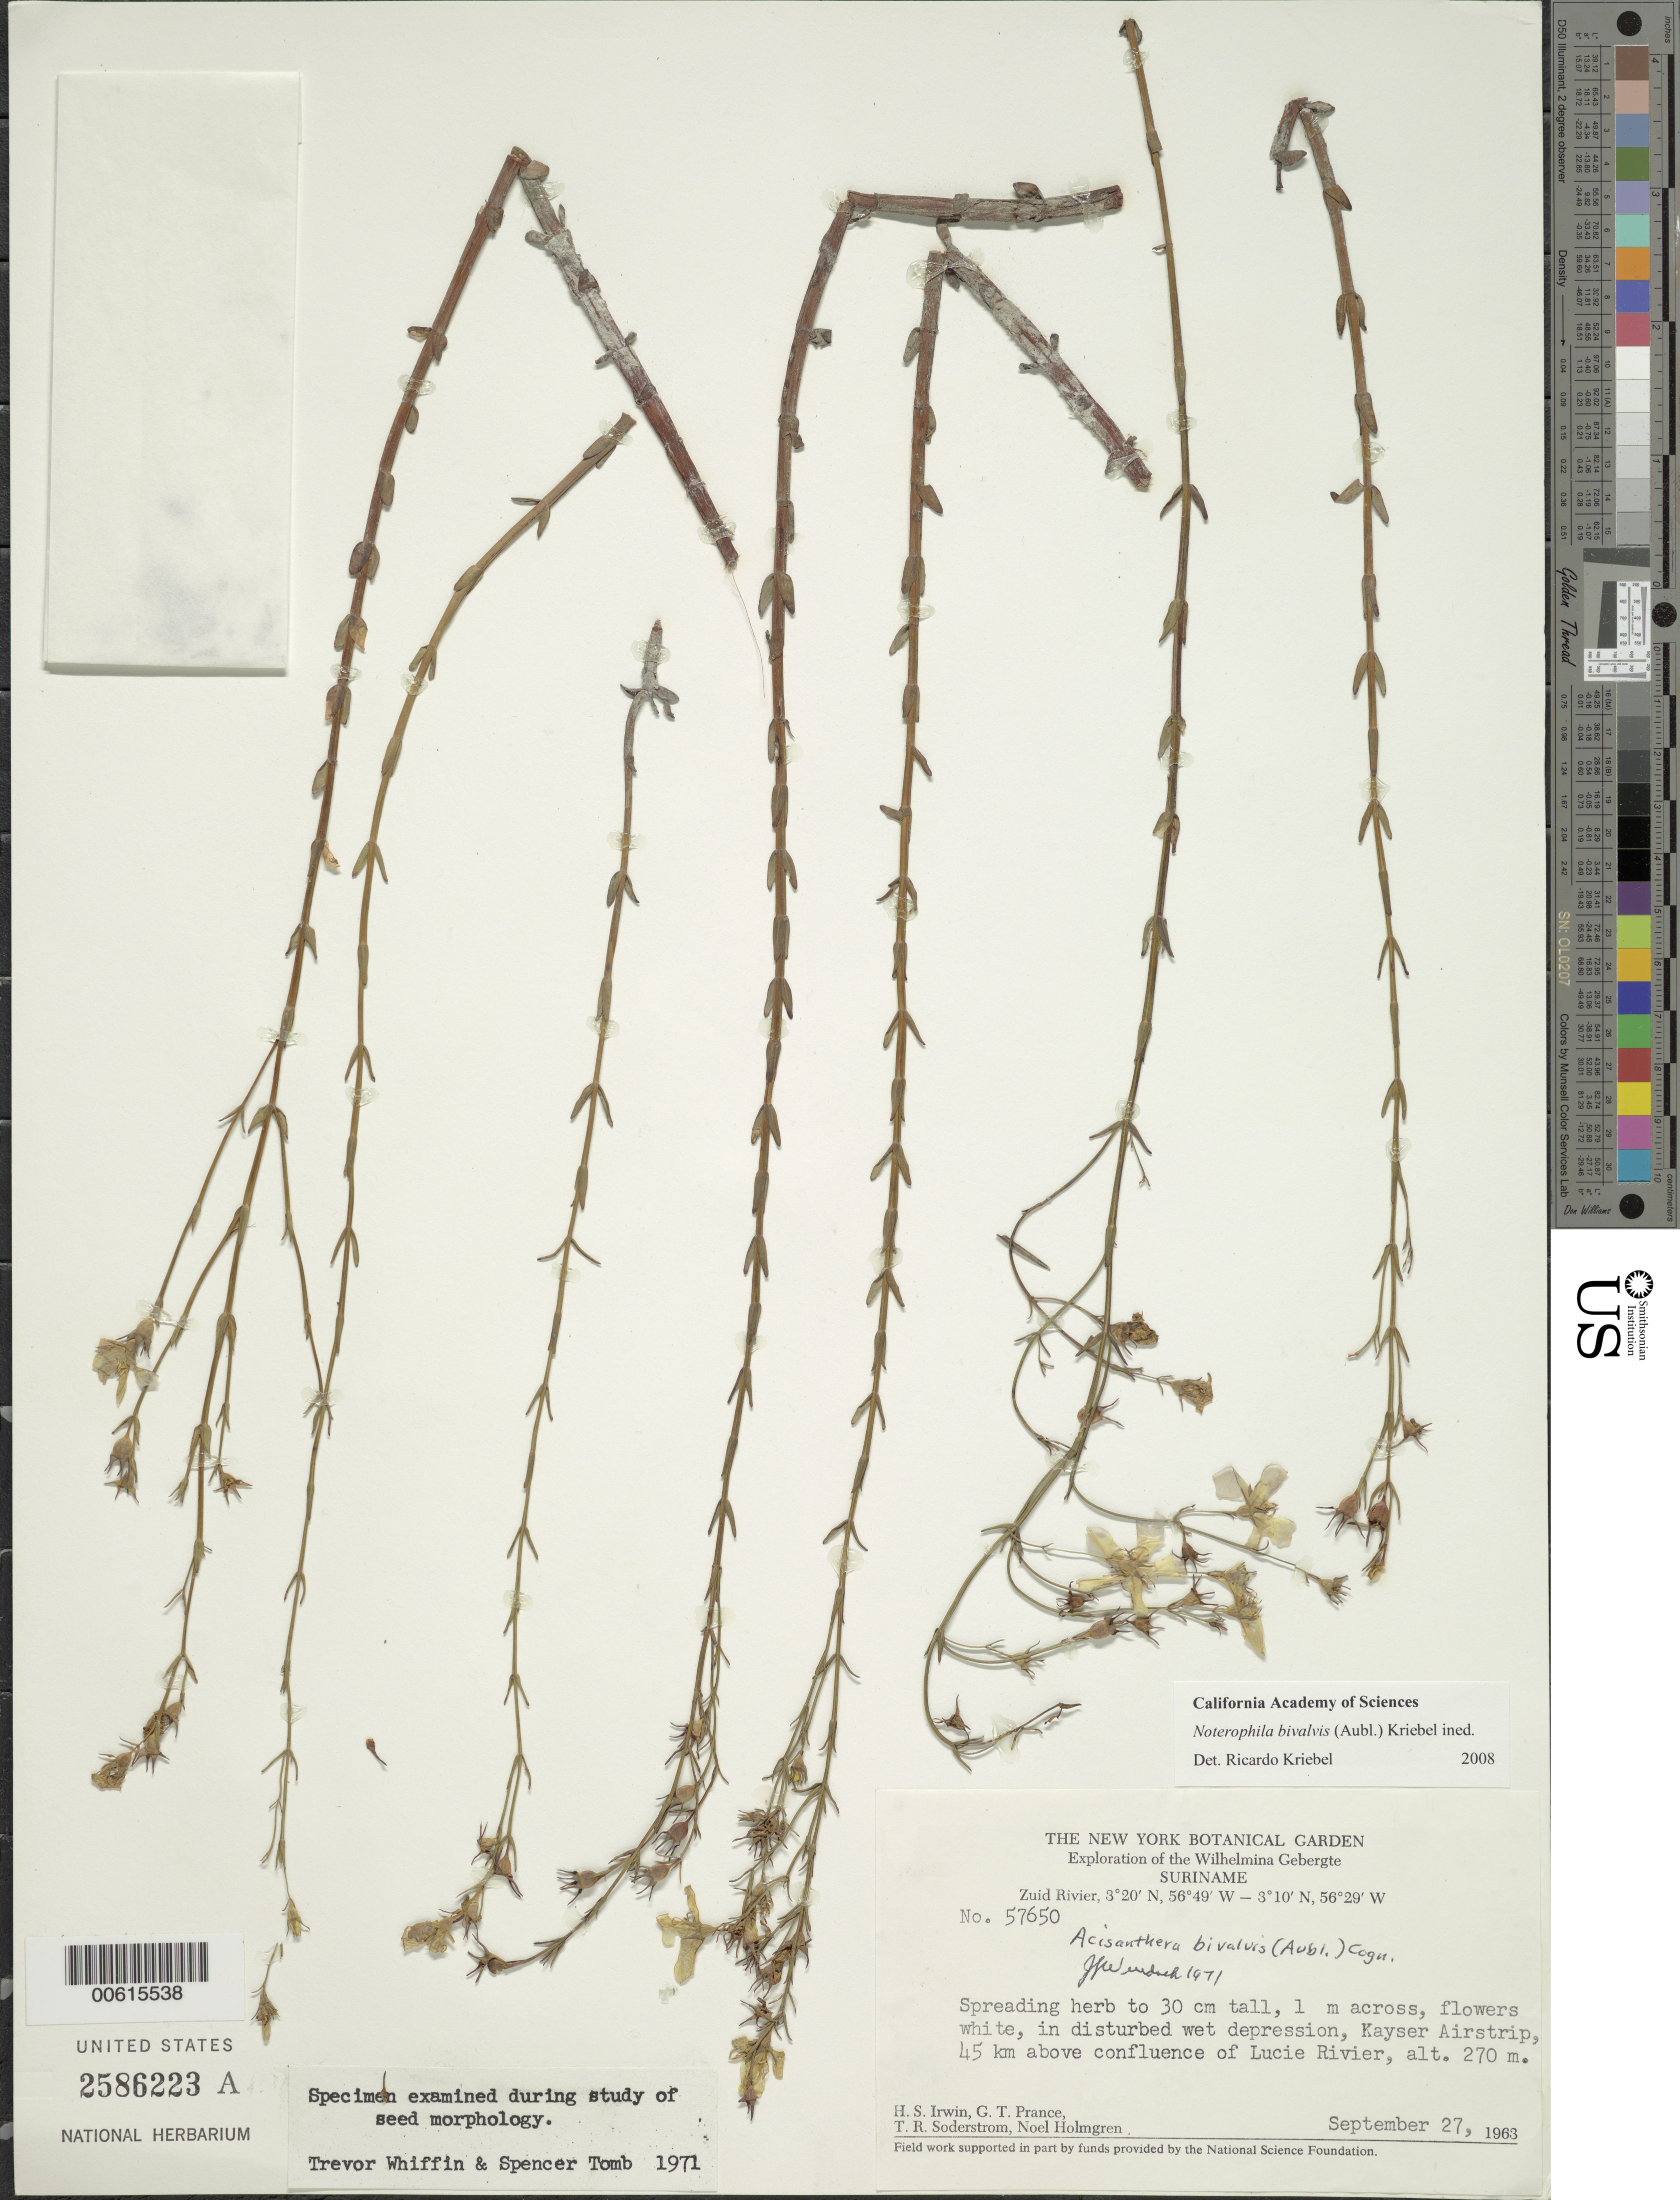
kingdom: Plantae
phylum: Tracheophyta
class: Magnoliopsida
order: Myrtales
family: Melastomataceae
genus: Noterophila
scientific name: Noterophila bivalvis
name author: (Aubl.) Kriebel & M.J. Rocha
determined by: Nunes da Silva, Diego, (RB), Jardim Botanico do Rio de Janeiro - Herbario (BRAZIL)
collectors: H. Irwin, G. T. Prance, T. R. Soderstrom & N. H. Holmgren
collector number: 57650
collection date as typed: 27-Sep-63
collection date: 1963-09-27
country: Suriname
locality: Kayser Airstrip, Zuid R., 45 km above confl. with Lucie R., Wilhelmina Gebergte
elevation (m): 270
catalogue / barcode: US 2586223A